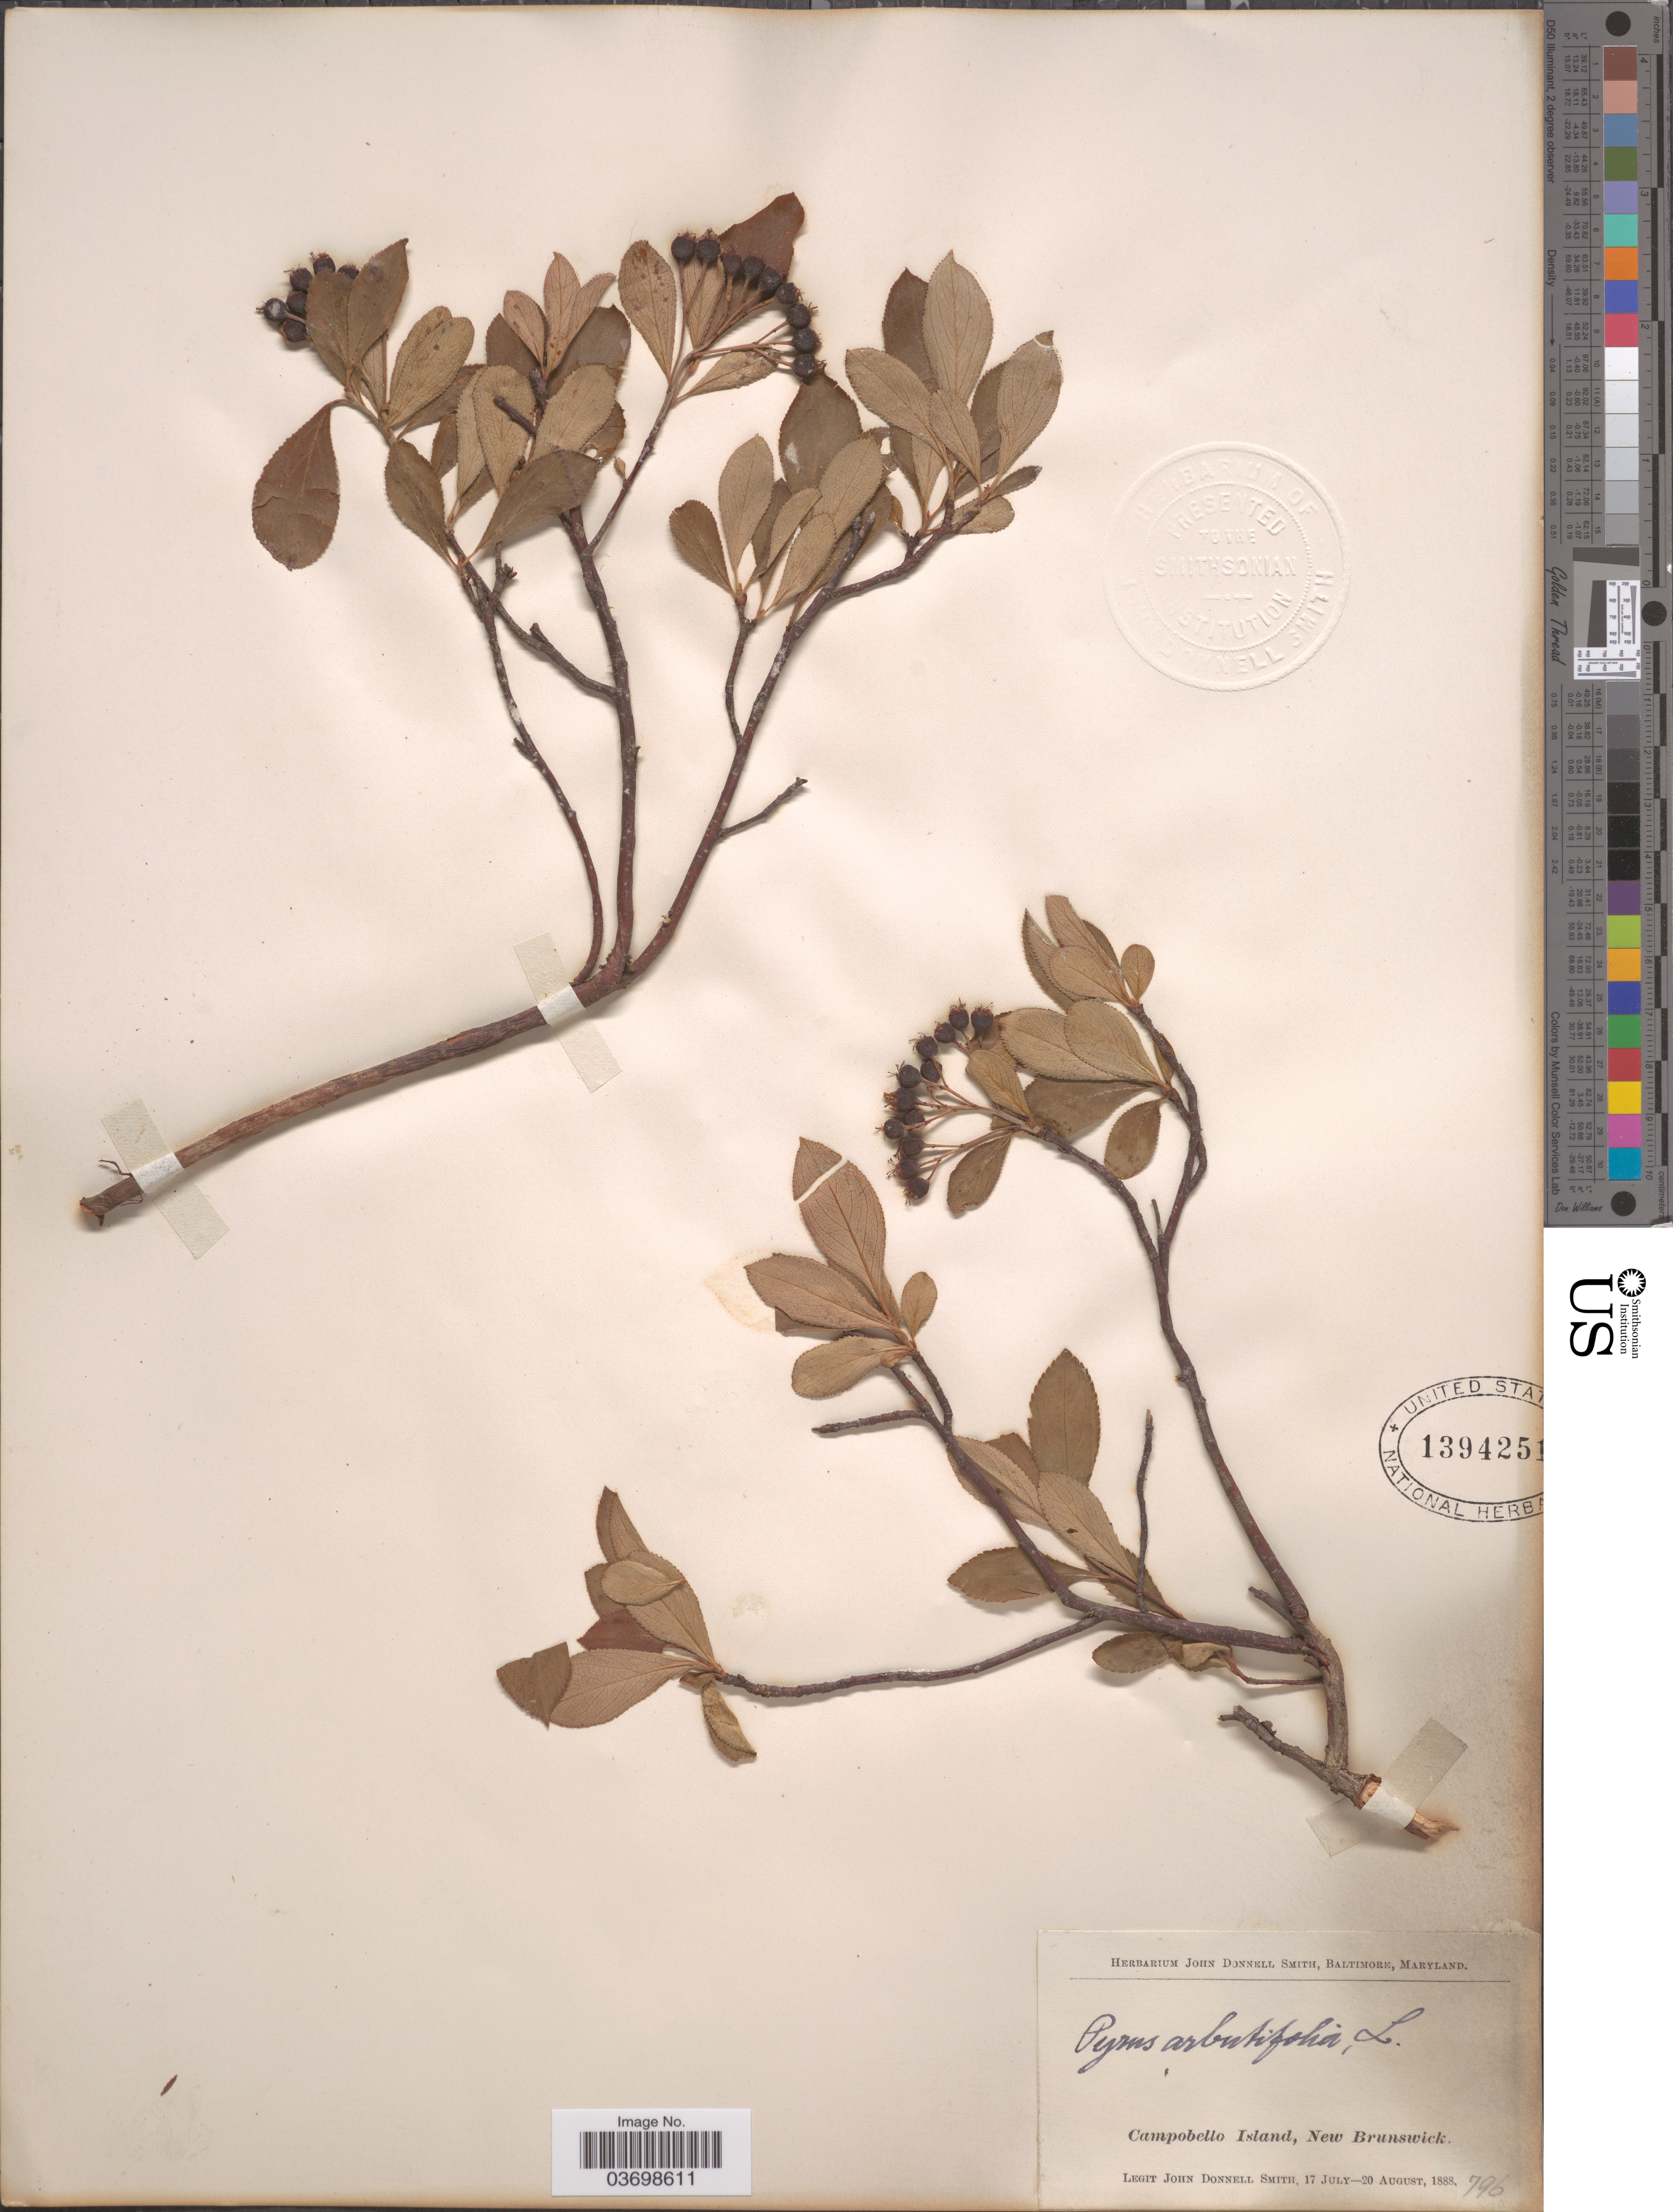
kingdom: Plantae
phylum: Tracheophyta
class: Magnoliopsida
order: Rosales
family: Rosaceae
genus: Aronia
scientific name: Aronia x prunifolia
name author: (Marshall) Rehder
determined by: Strong, M. T., (US), Smithsonian Institution - National Museum of Natural History (UNITED STATES)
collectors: J. Donnell Smith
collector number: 796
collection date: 1888-07-17/1888-08-20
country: Canada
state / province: New Brunswick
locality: Campobello Island.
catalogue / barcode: US 1394251